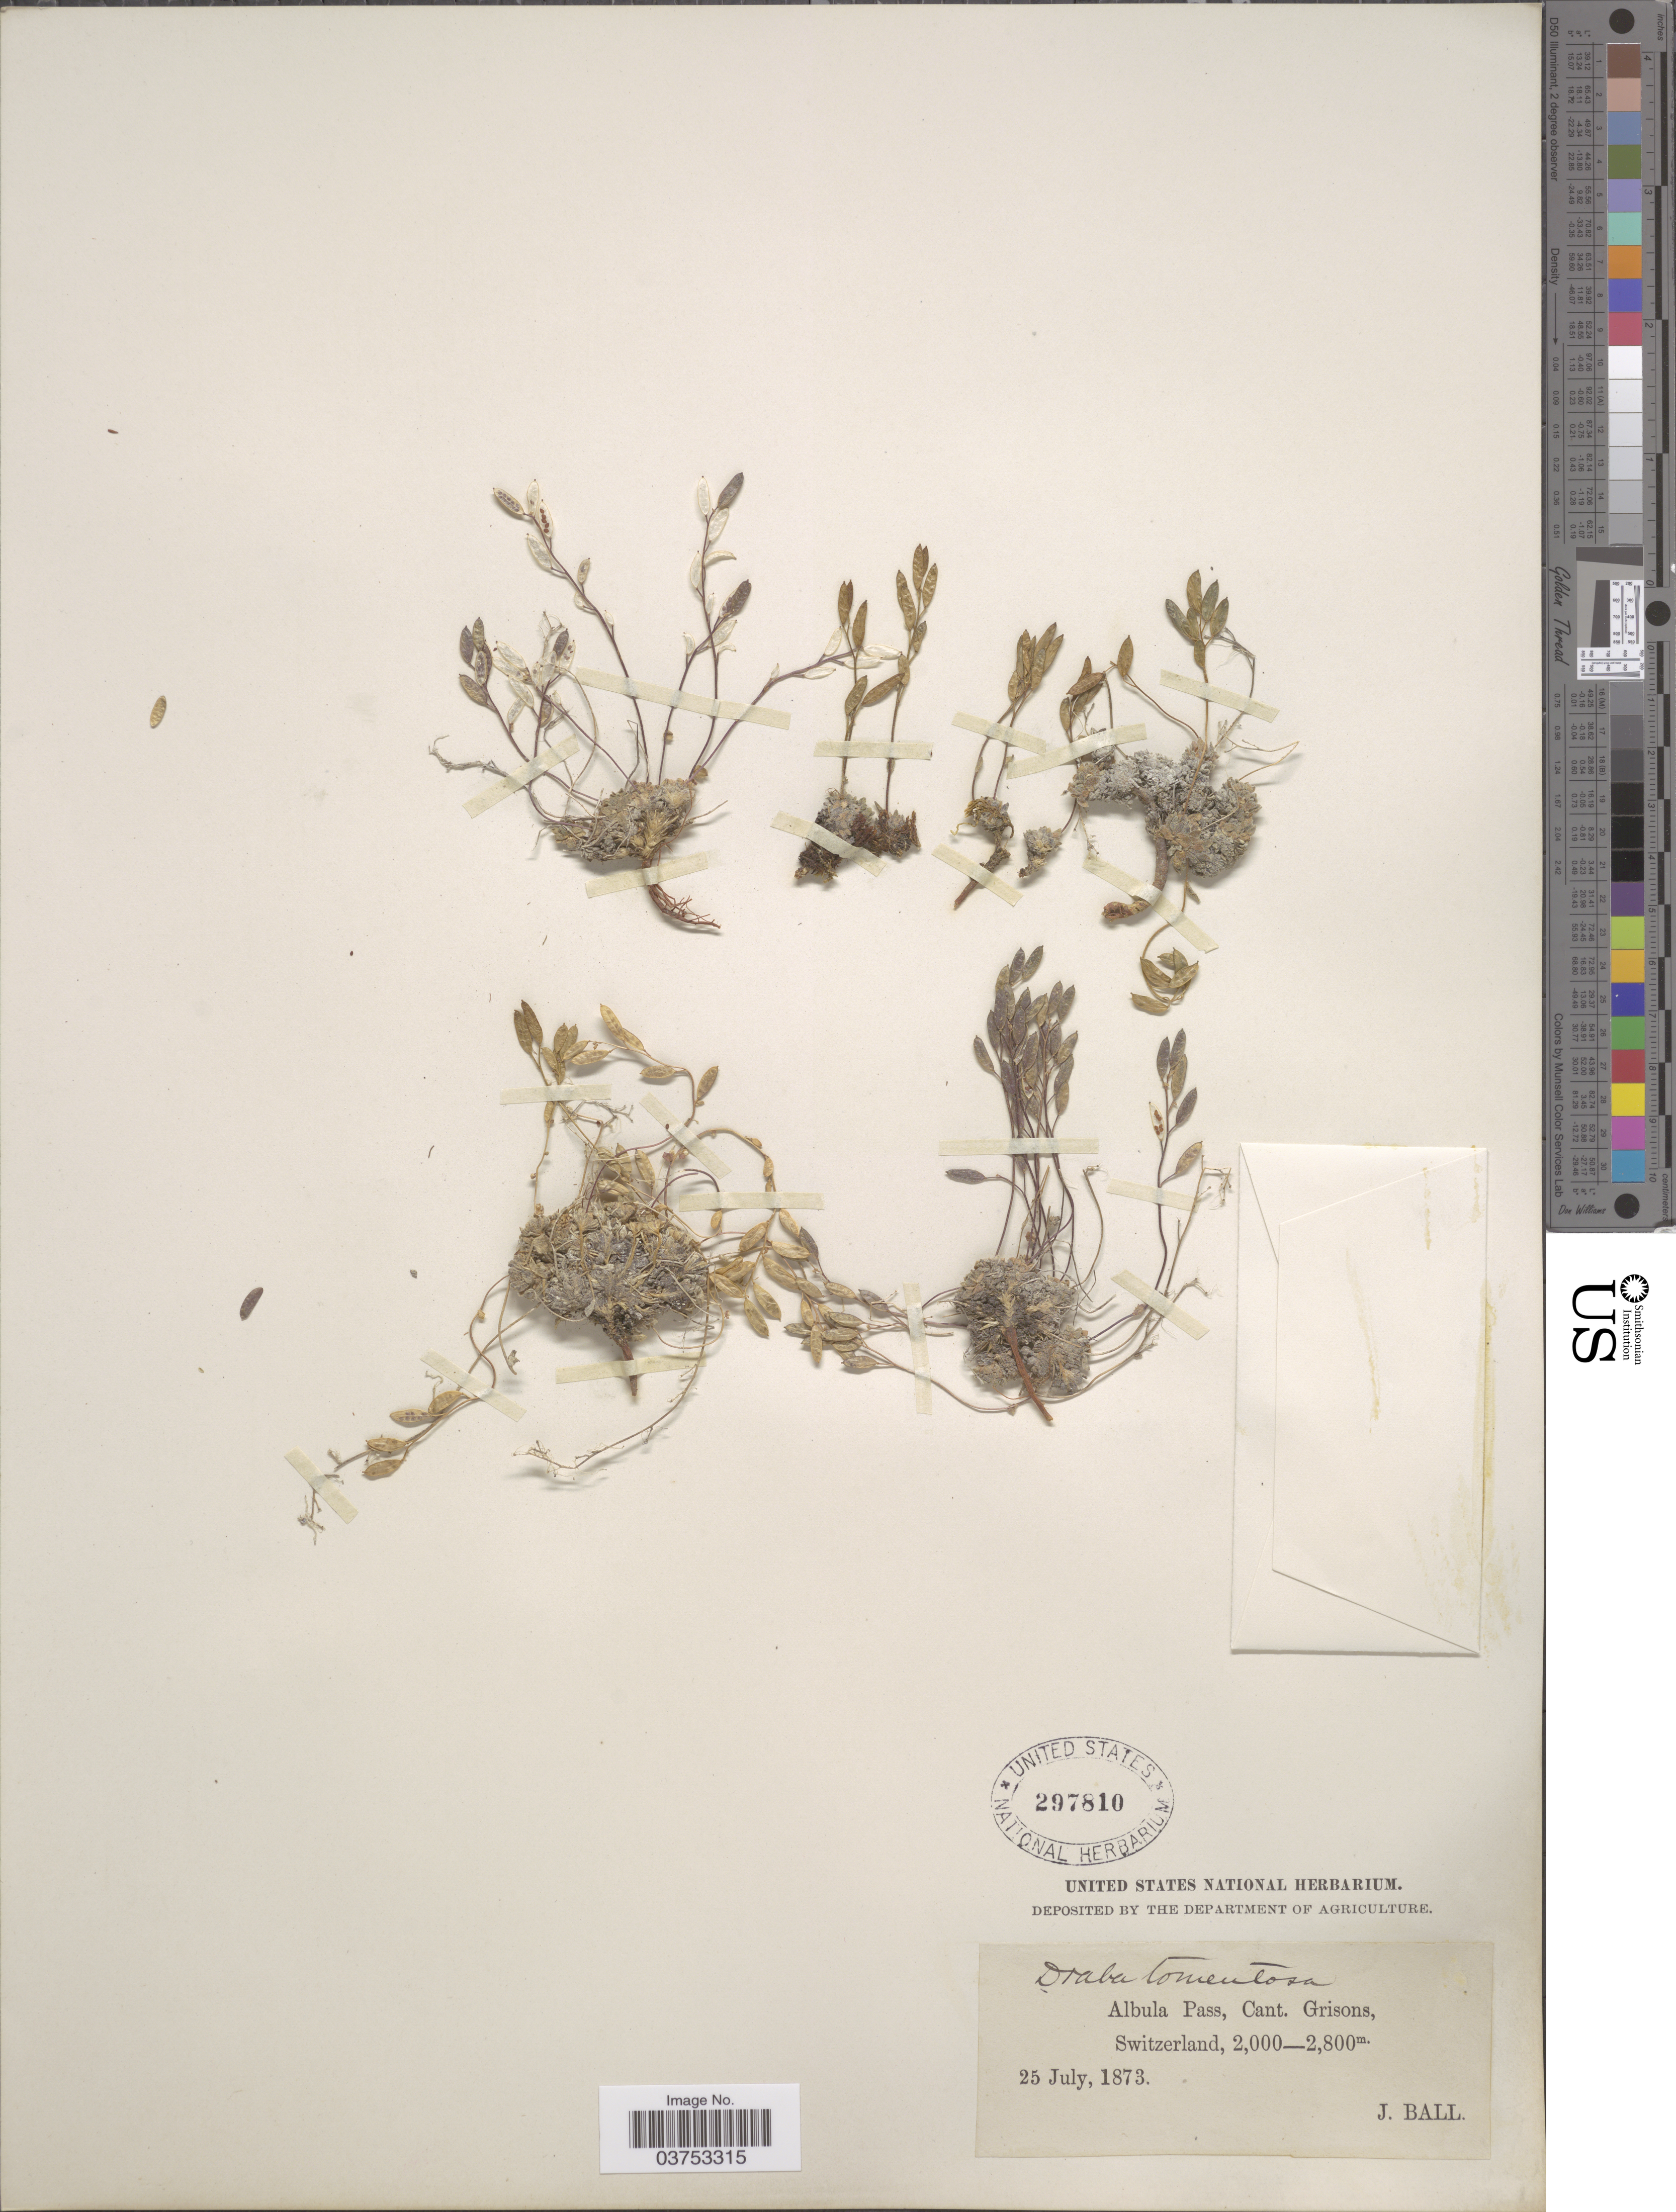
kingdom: Plantae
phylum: Tracheophyta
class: Magnoliopsida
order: Brassicales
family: Brassicaceae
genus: Draba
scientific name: Draba tomentosa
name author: Clairv.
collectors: J. Ball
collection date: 1873-07-25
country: Switzerland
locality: Albula Pass, Cant. Grisons.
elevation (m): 2000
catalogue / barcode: US 297810